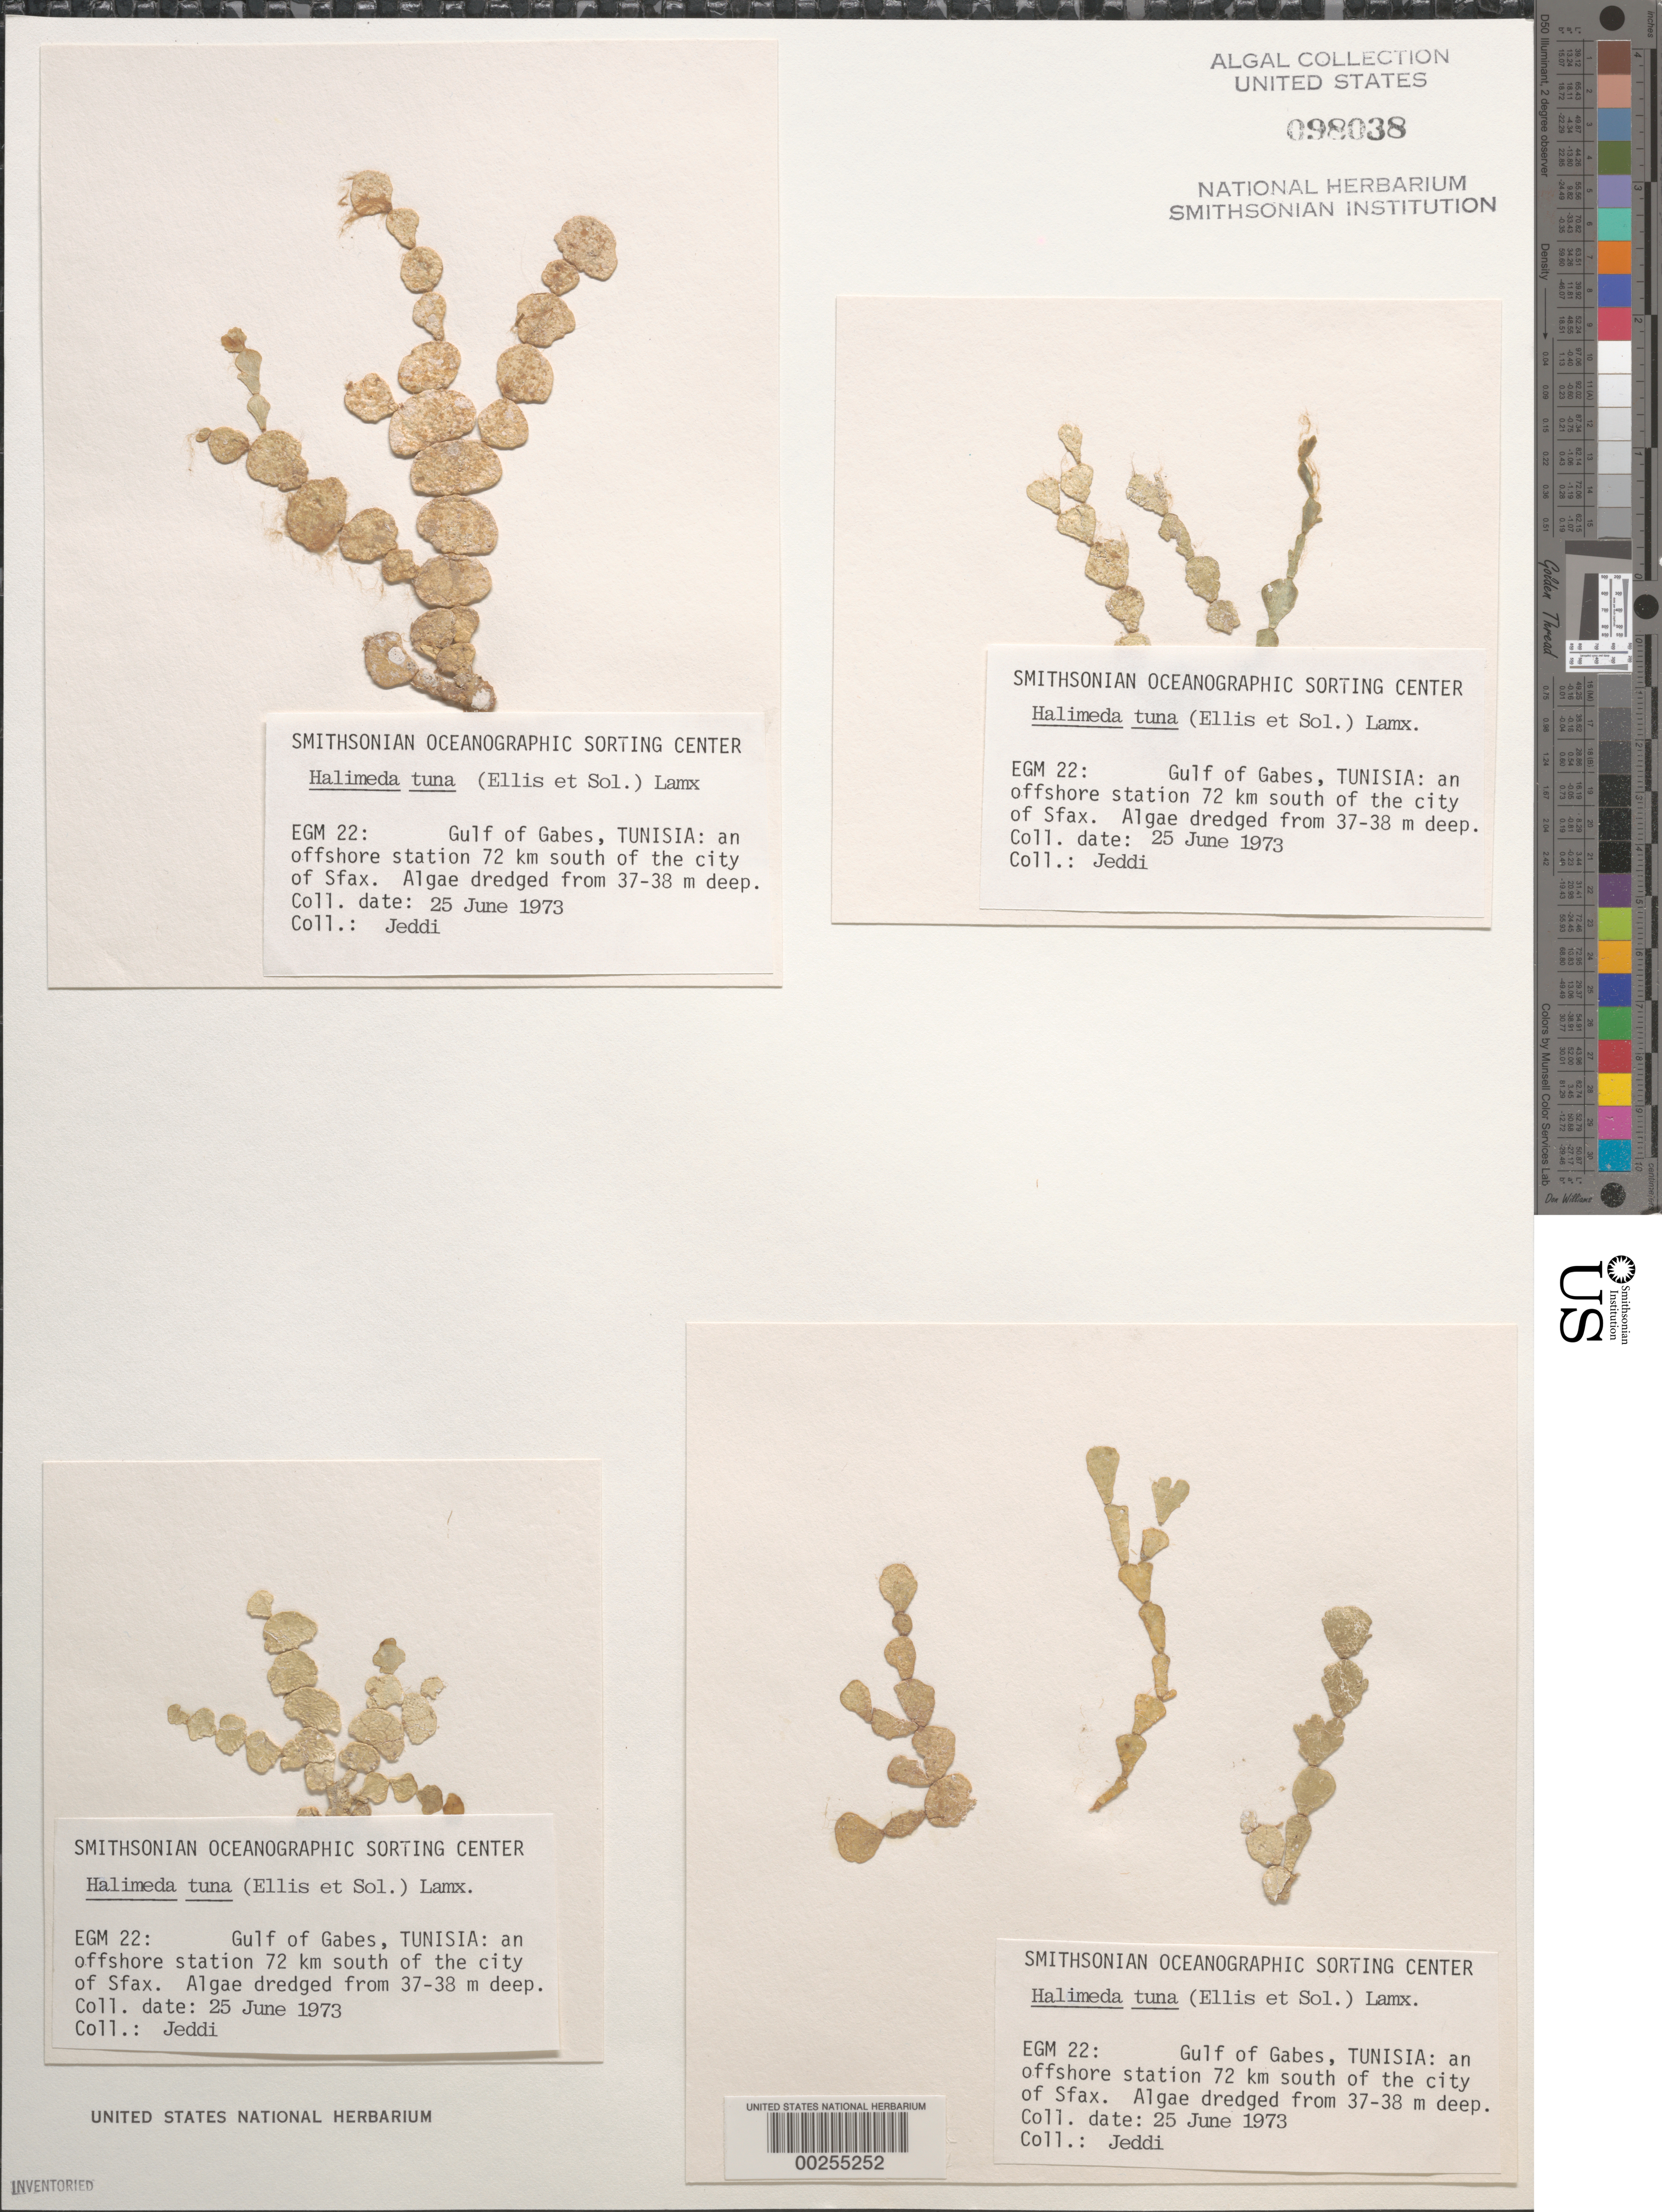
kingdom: Plantae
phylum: Chlorophyta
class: Ulvophyceae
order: Bryopsidales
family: Halimedaceae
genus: Halimeda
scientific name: Halimeda tuna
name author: (J. Ellis & Sol.) J.V.Lamouroux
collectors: -. Jeddi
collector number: EGM 22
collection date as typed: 25 Jun 1973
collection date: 1973-06-25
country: Tunisia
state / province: Sfax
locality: Gulf of gabes, 72 km south of sfax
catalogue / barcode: US 98038